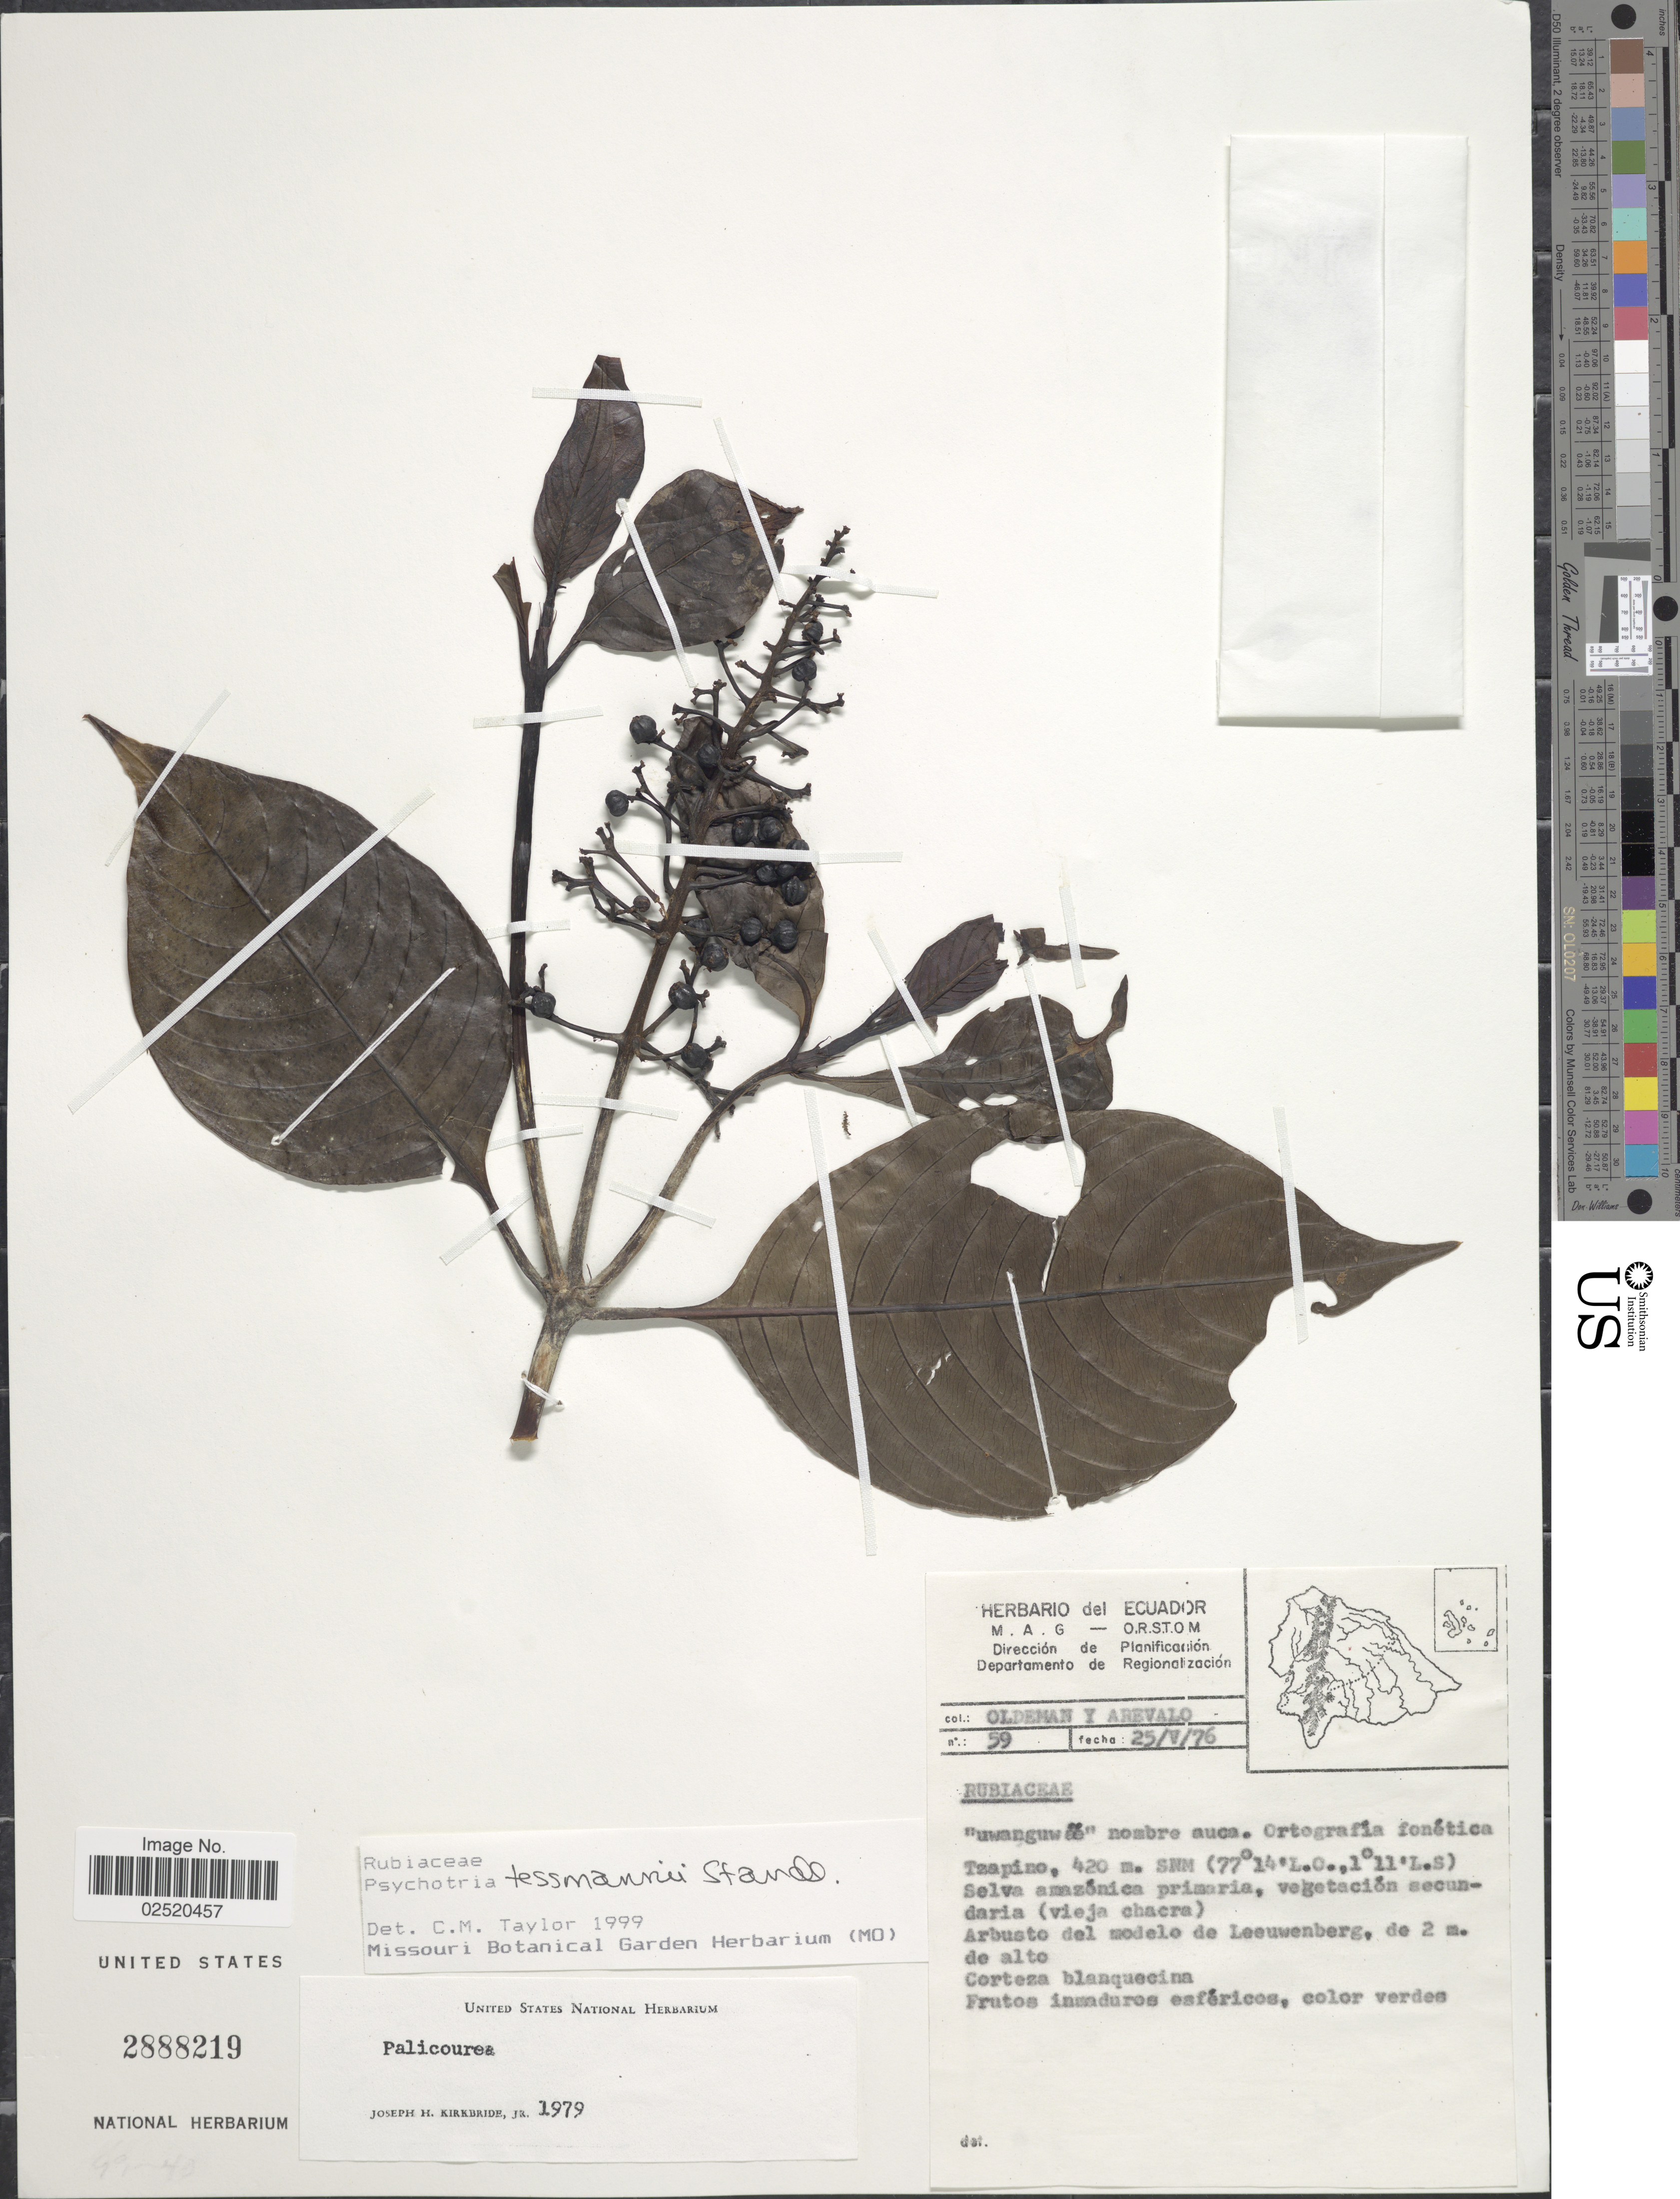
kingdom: Plantae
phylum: Tracheophyta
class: Magnoliopsida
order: Gentianales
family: Rubiaceae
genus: Psychotria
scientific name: Psychotria tessmannii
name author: Standl.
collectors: -- Oldeman & -. Arevalo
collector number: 59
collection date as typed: Transcribed d/m/y: 25/5/76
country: Ecuador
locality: Tzapino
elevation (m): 420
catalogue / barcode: US 2888219